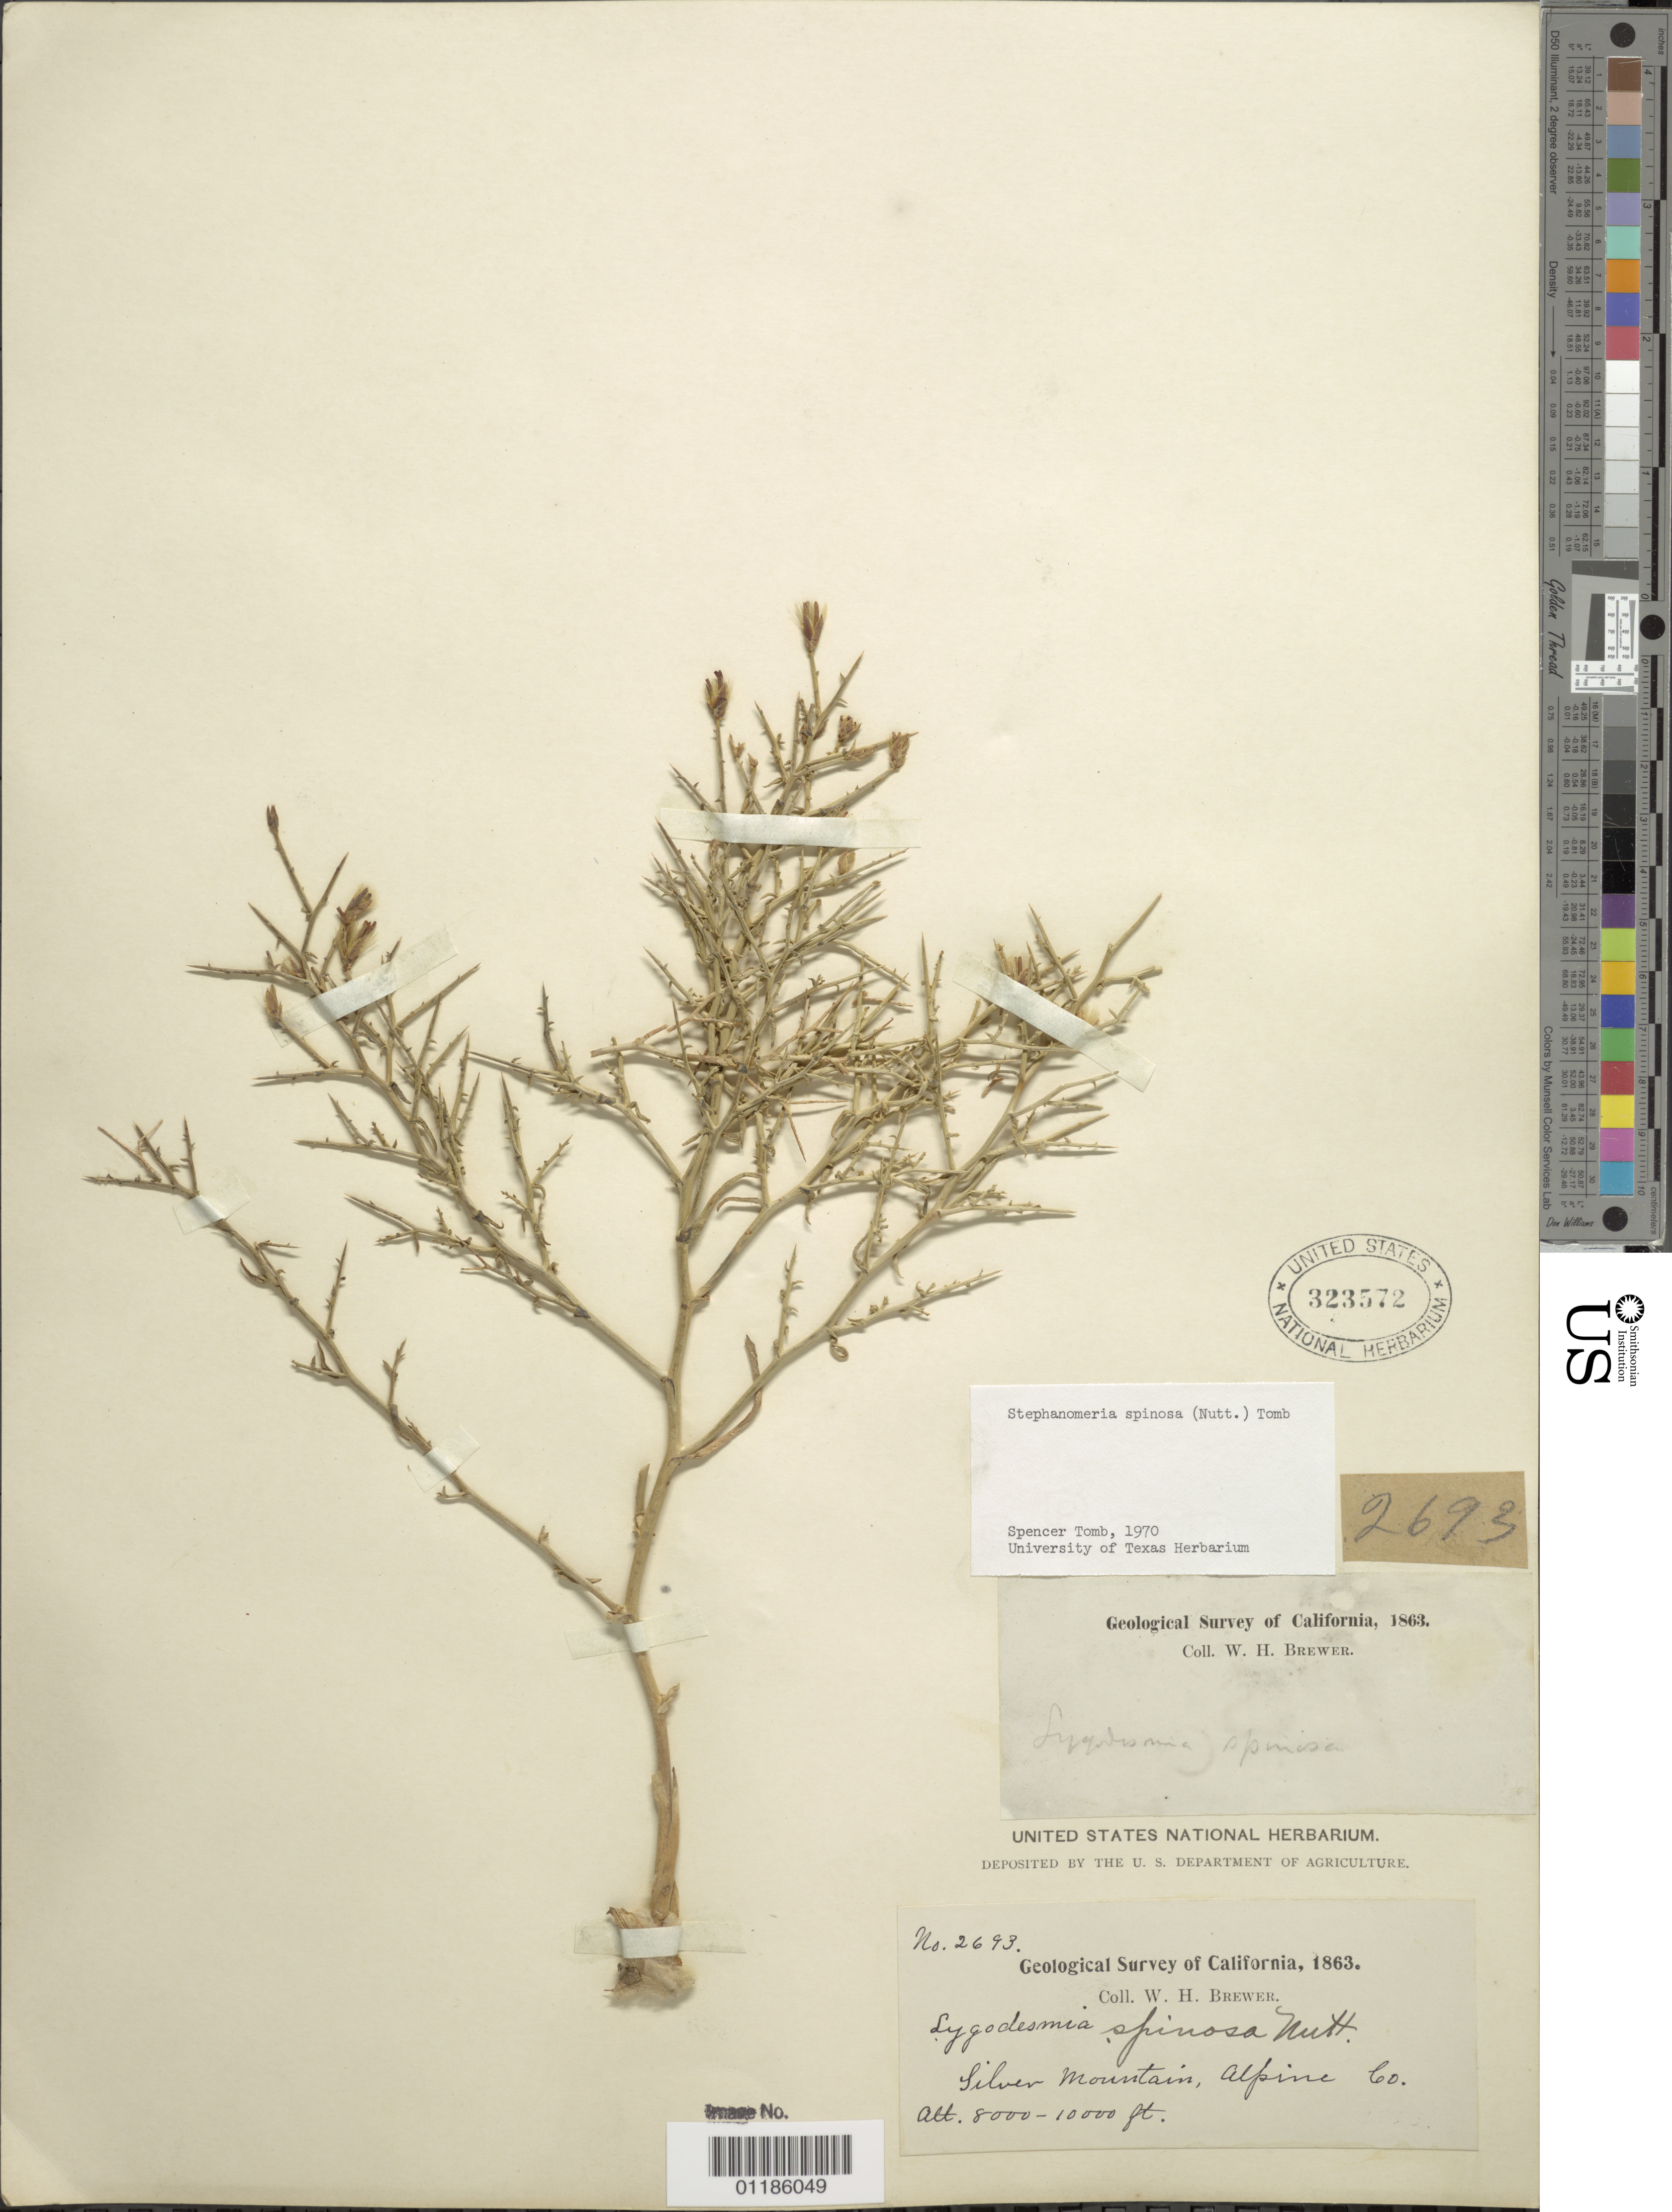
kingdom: Plantae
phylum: Tracheophyta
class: Magnoliopsida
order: Asterales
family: Asteraceae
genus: Pleiacanthus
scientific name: Pleiacanthus spinosus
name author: (Nutt.) Rydb.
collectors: W. H. Brewer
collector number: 2693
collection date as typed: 1863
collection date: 1863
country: United States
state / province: California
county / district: Alpine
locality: Silver Mountain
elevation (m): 2438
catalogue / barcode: US 323572